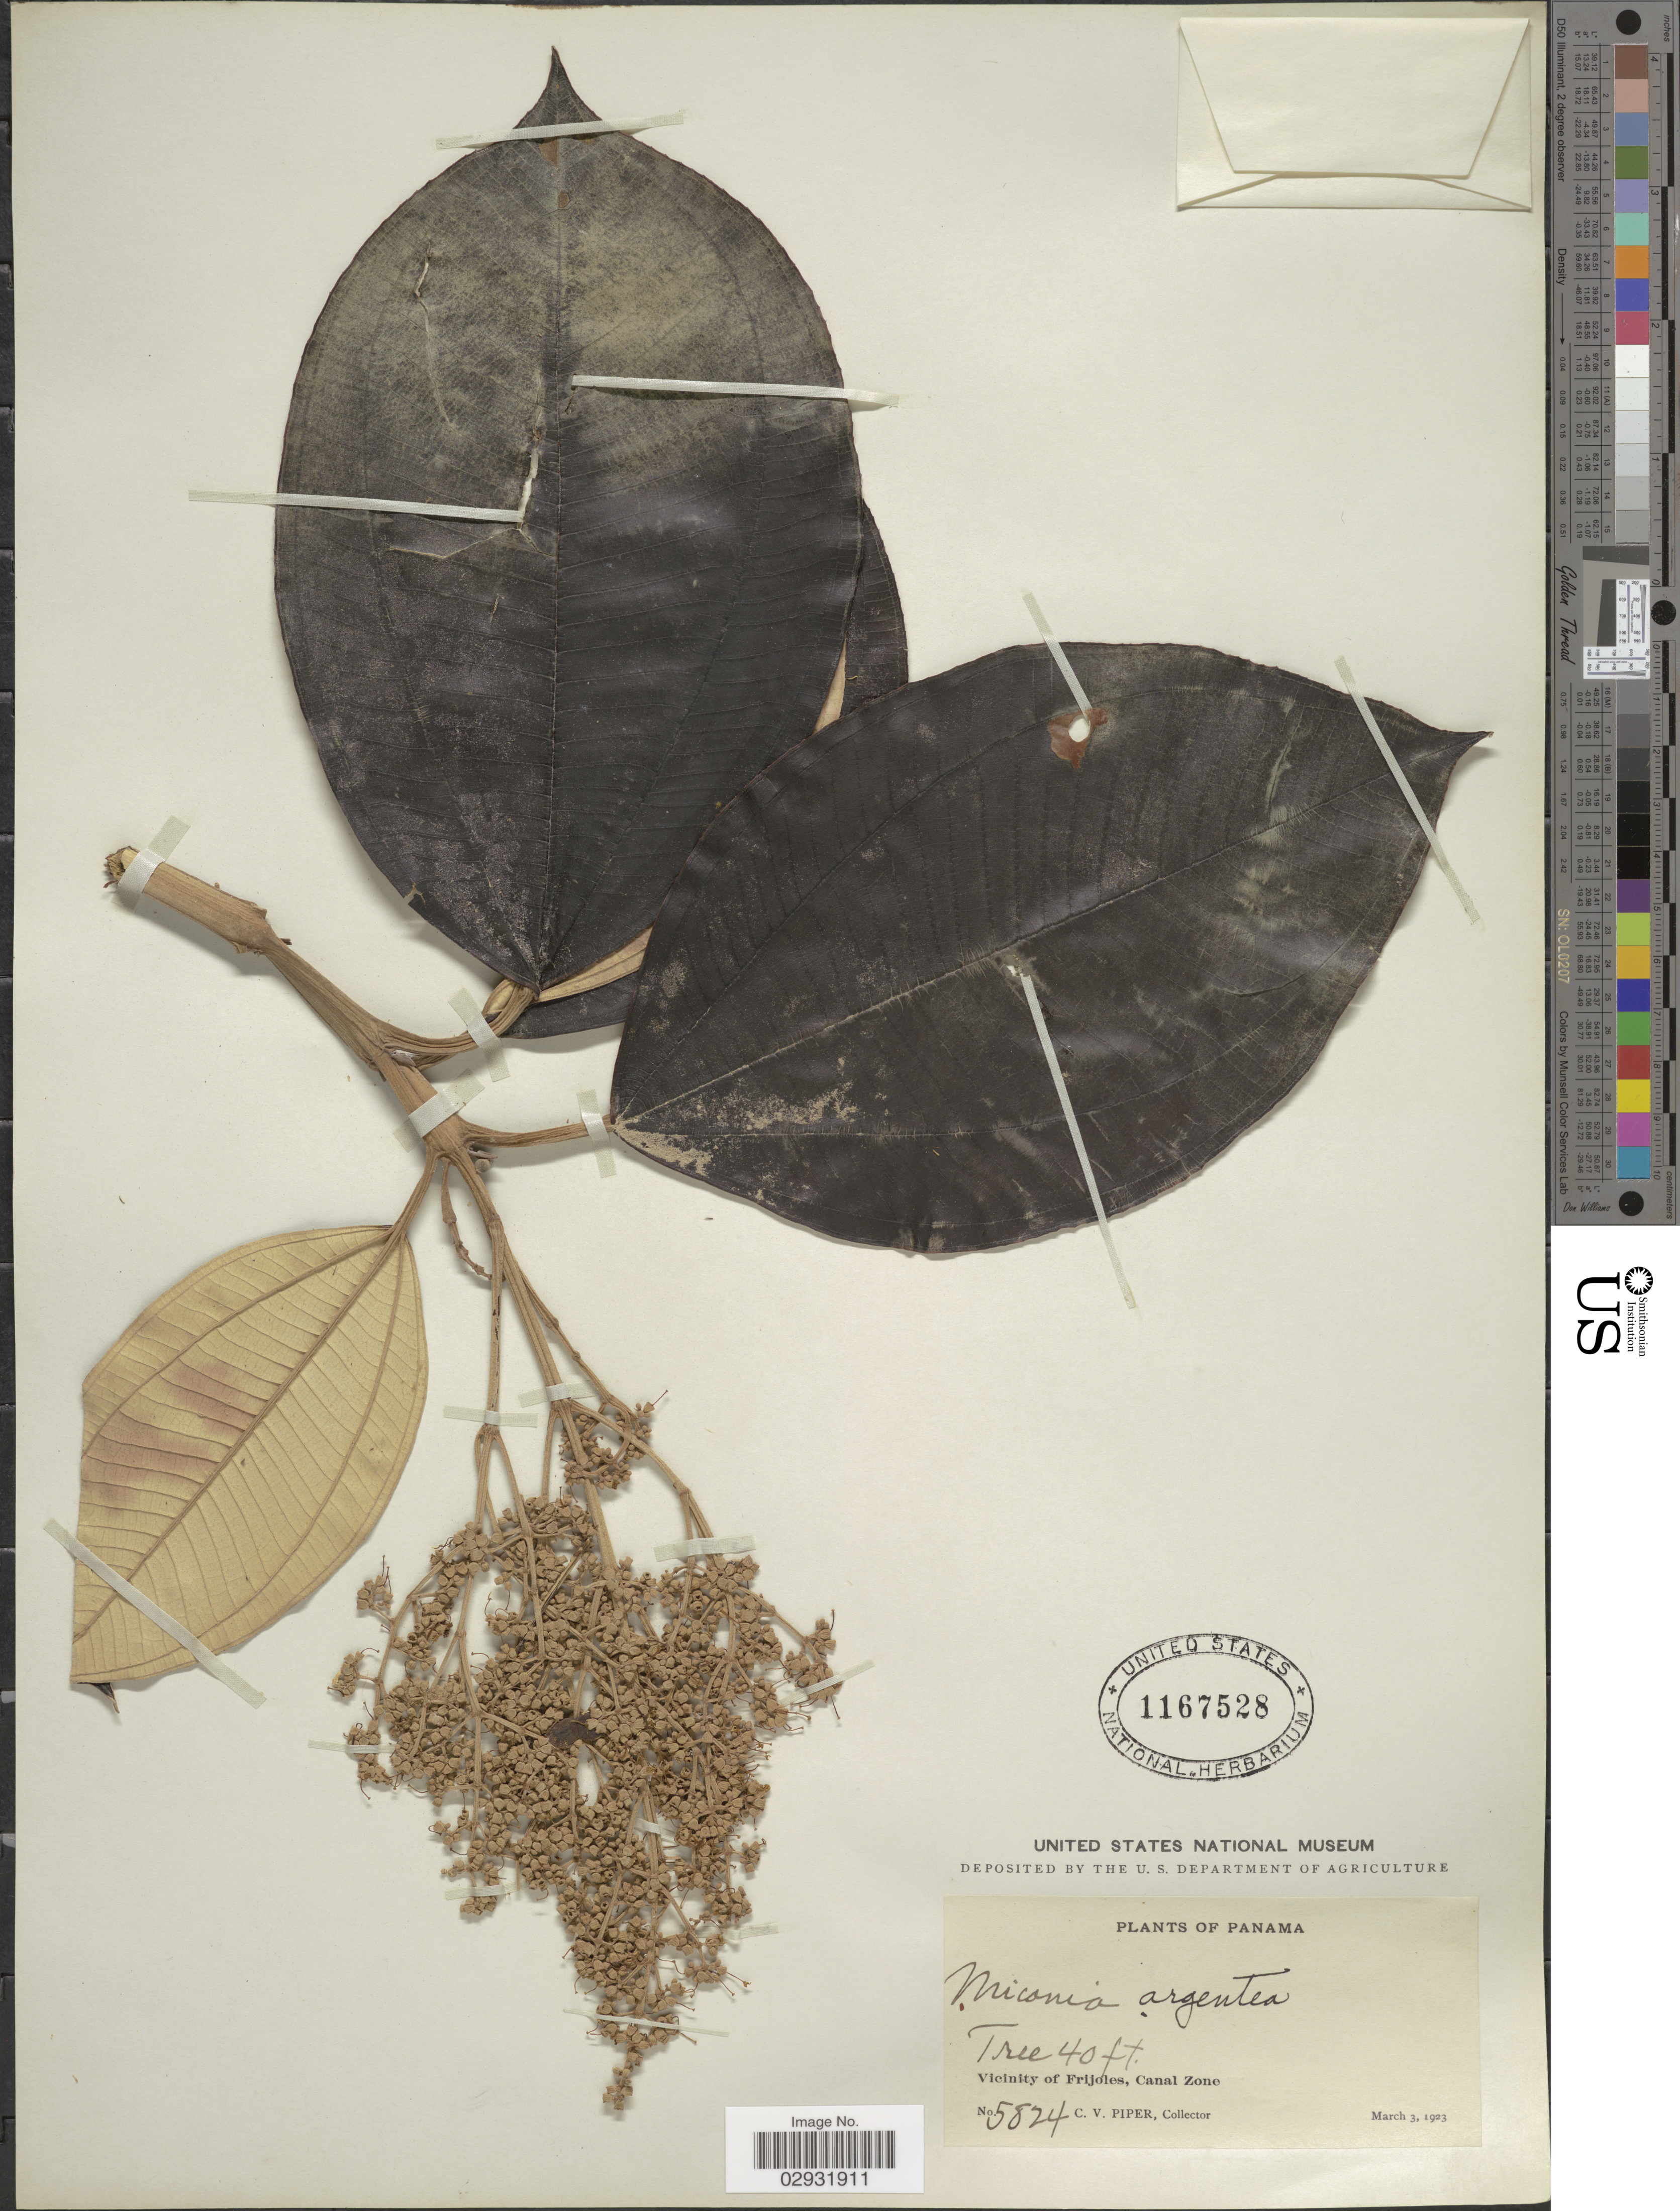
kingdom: Plantae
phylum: Tracheophyta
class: Magnoliopsida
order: Myrtales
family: Melastomataceae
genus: Miconia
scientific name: Miconia argentea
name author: (Sw.) DC.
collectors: C. V. Piper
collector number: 5824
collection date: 1923-03-03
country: Panama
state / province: Colón / Panamá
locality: Vicinity of Frijoles, Canal Zone.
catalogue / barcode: US 1167528